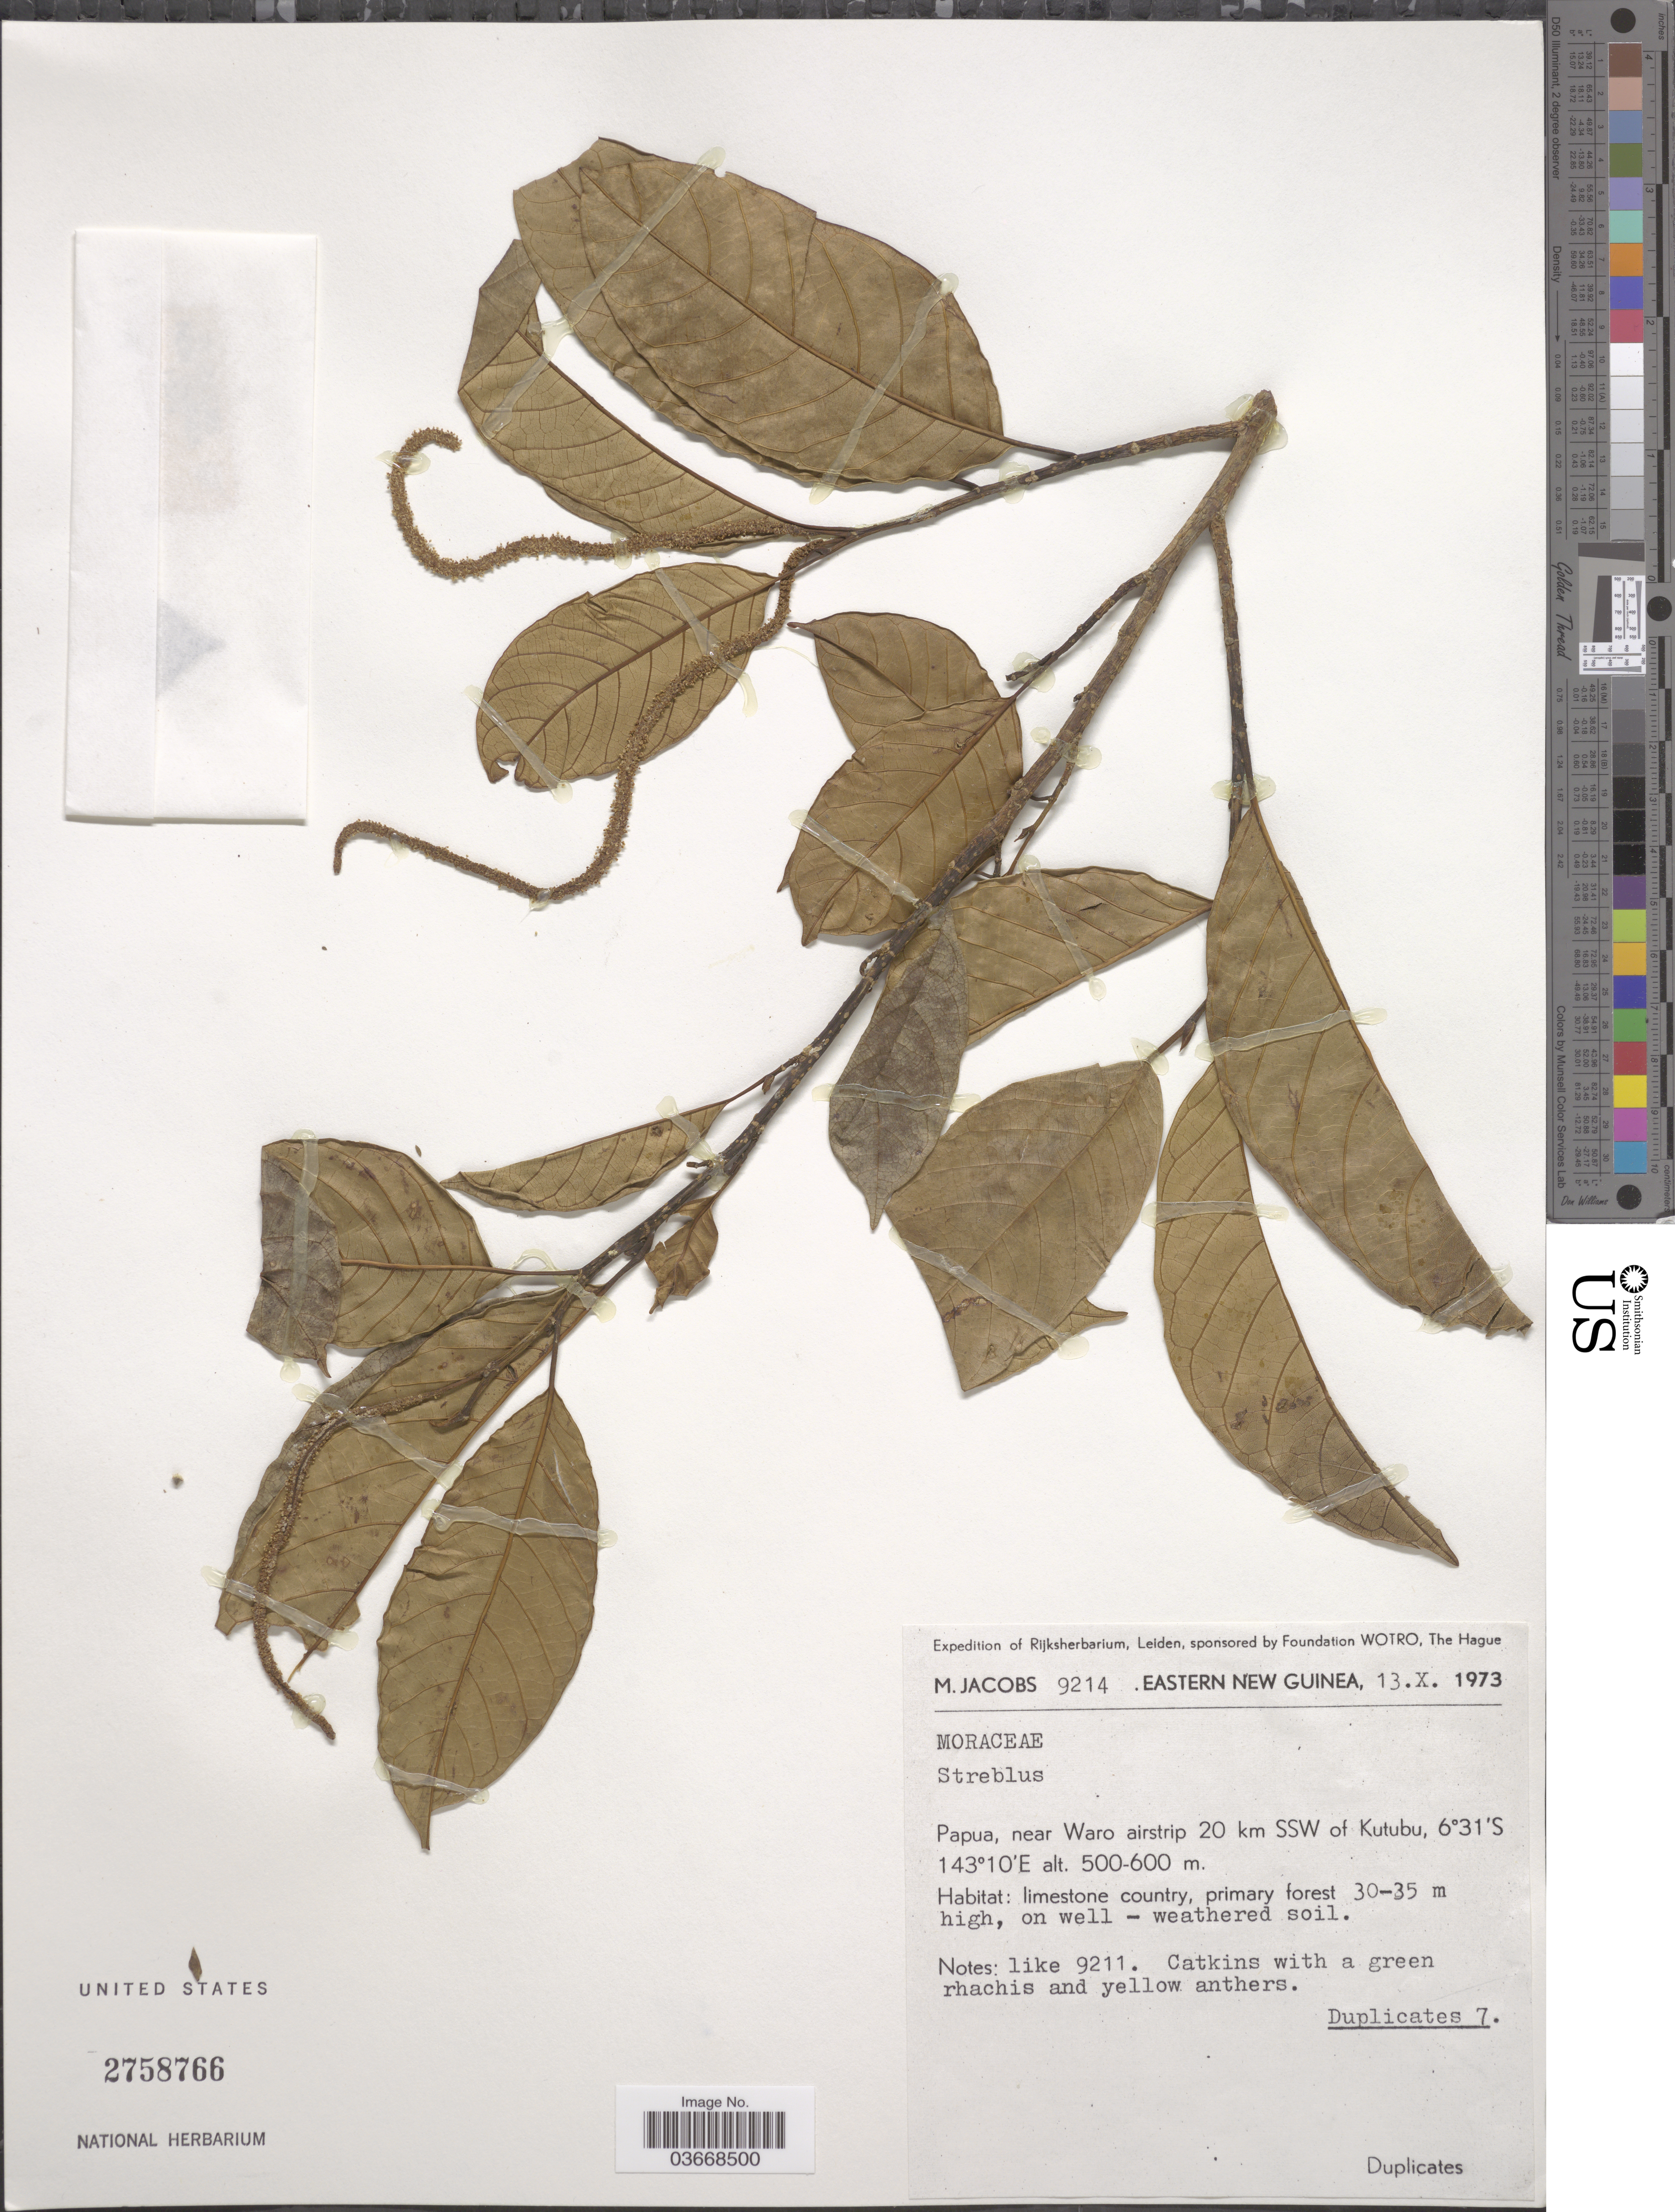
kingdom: Plantae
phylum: Tracheophyta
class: Magnoliopsida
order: Rosales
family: Moraceae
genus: Paratrophis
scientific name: Paratrophis philippinensis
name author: (Bureau) Fern.-Vill.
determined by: Strong, Mark T., (BOT), Smithsonian Institution - National Museum of Natural History (UNITED STATES)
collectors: M. Jacobs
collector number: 9214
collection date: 1973-10-13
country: Papua New Guinea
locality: Eastern New Guinea. Papua, near Waro airstrip 20 km SSW of Kutubu.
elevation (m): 500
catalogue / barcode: US 2758766